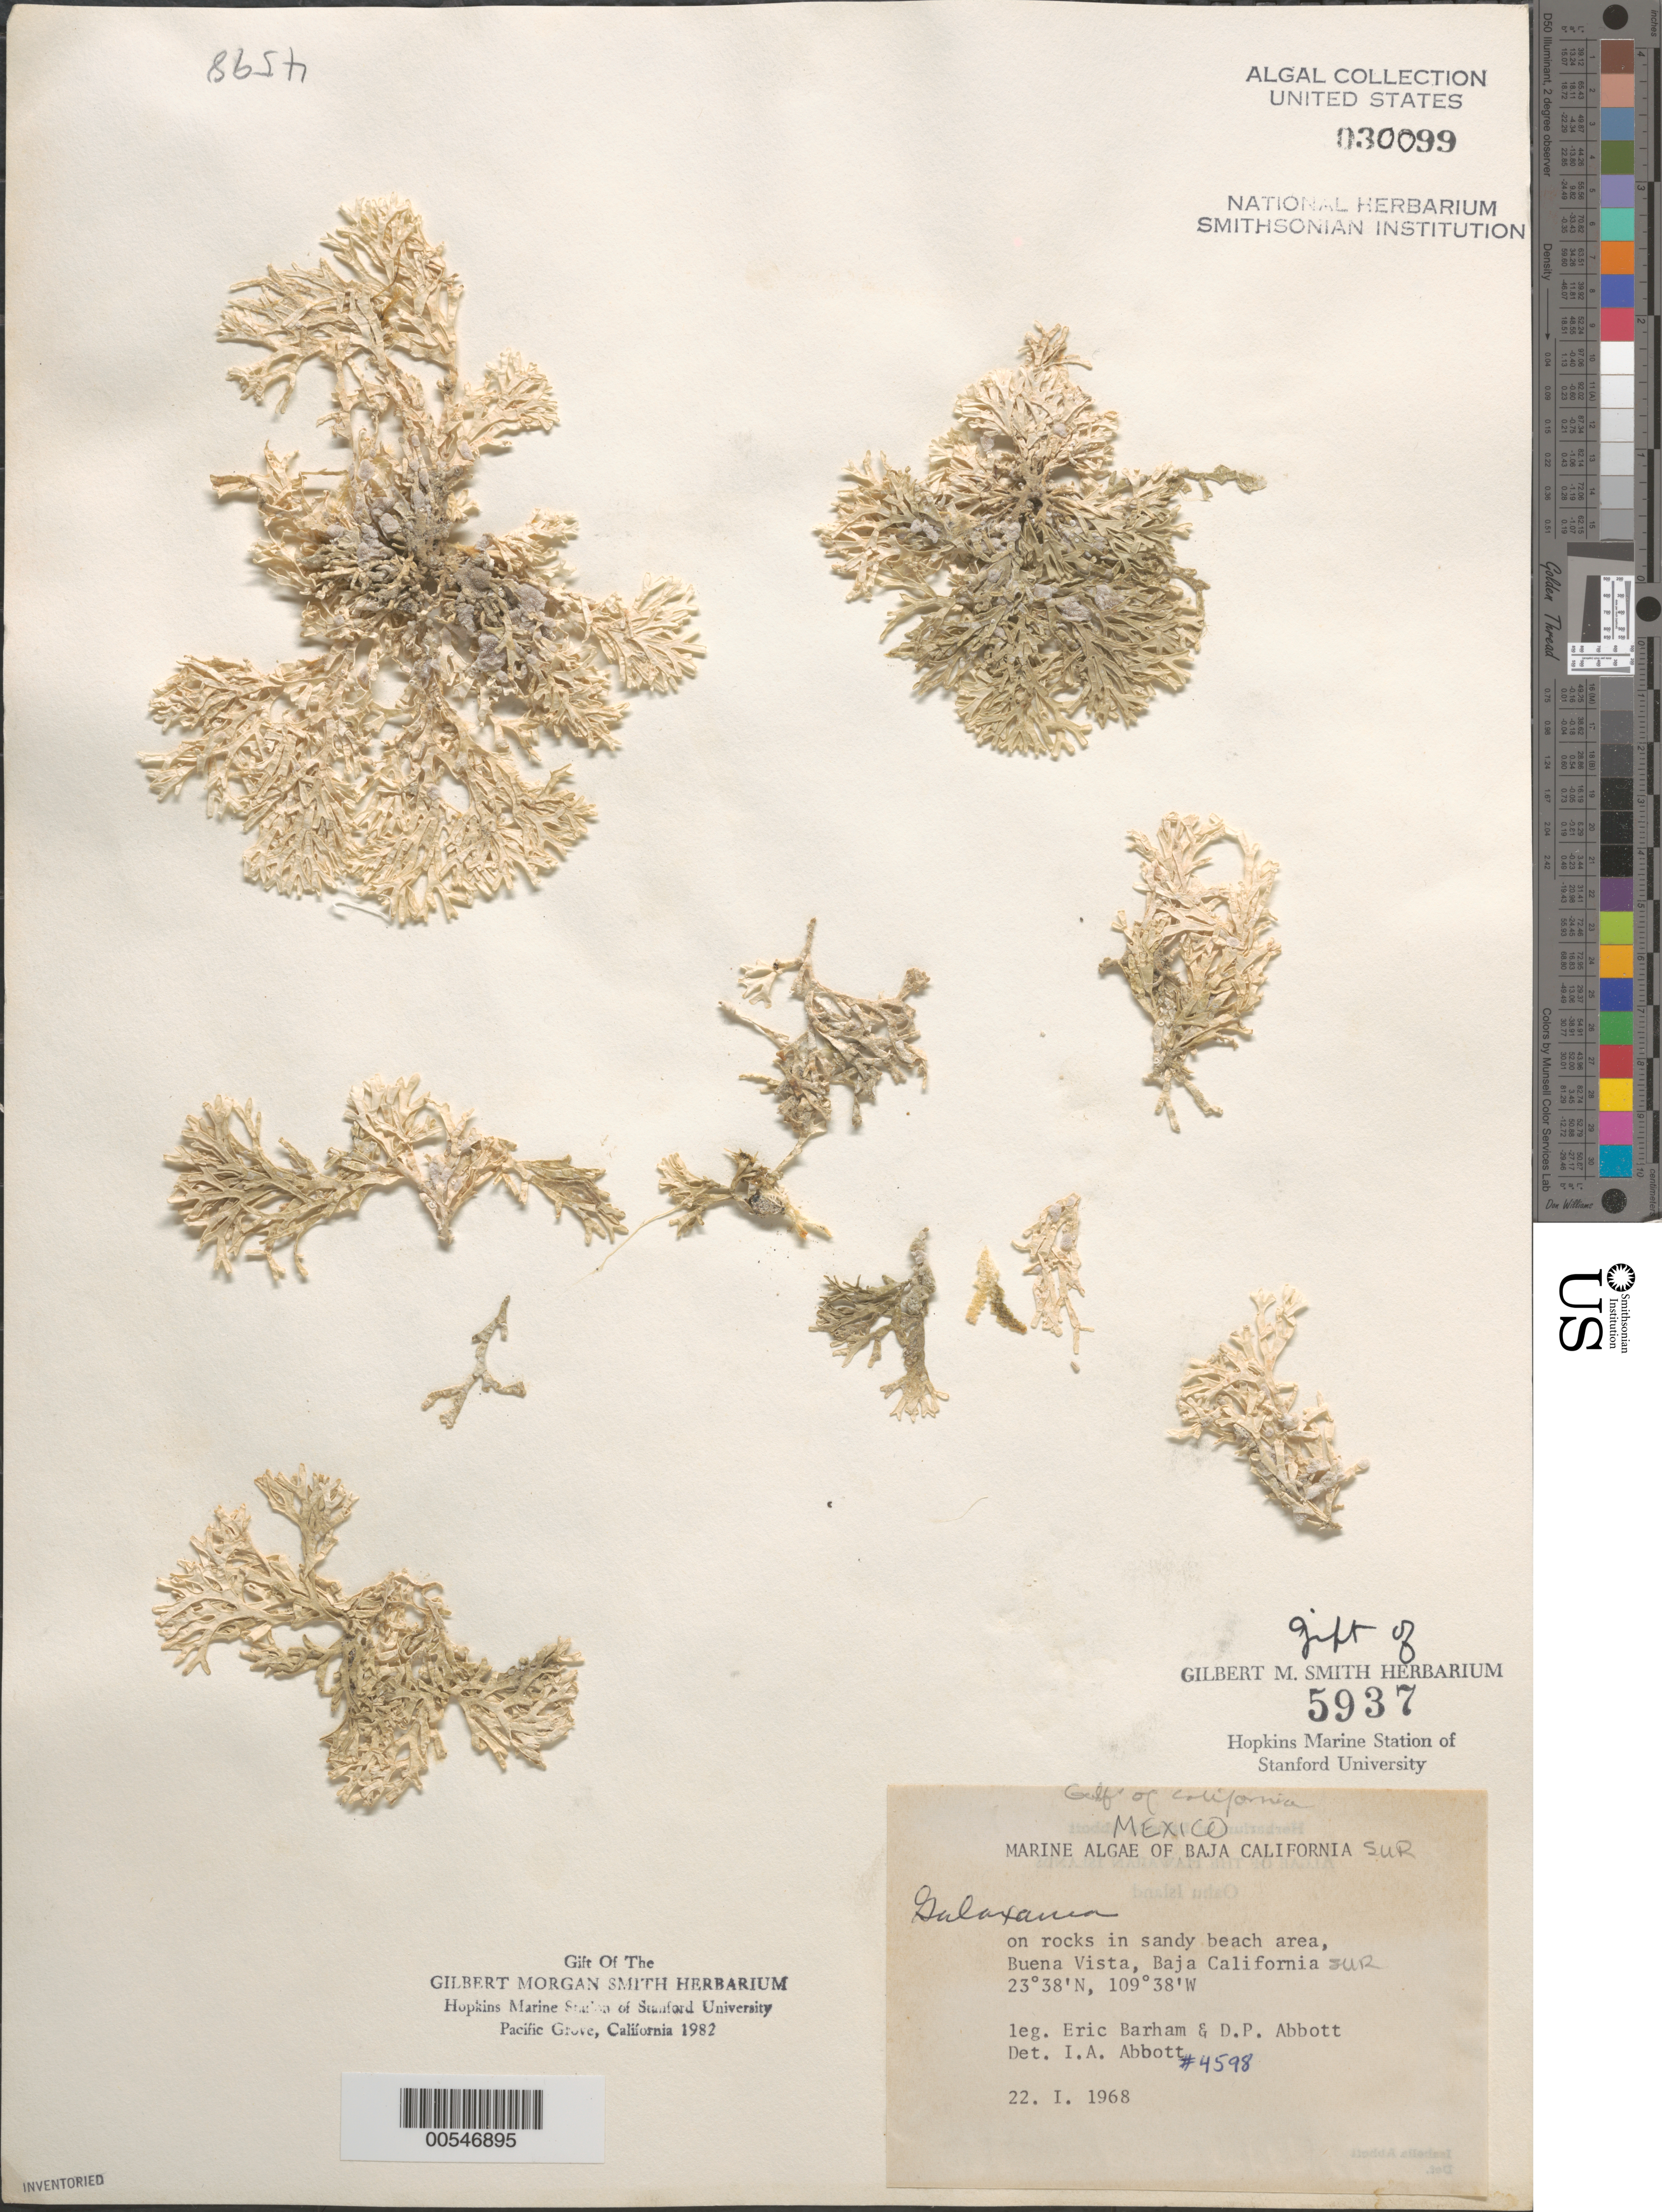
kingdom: Plantae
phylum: Rhodophyta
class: Florideophyceae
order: Nemaliales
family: Galaxauraceae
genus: Galaxaura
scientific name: Galaxaura sp.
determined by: Abbott, Isabella A.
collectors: E. Barham & D. P. Abbott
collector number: IAA 4598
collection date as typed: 22 Jan 1968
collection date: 1968-01-22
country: Mexico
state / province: Baja California Sur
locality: Buena Vista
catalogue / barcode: US 30099